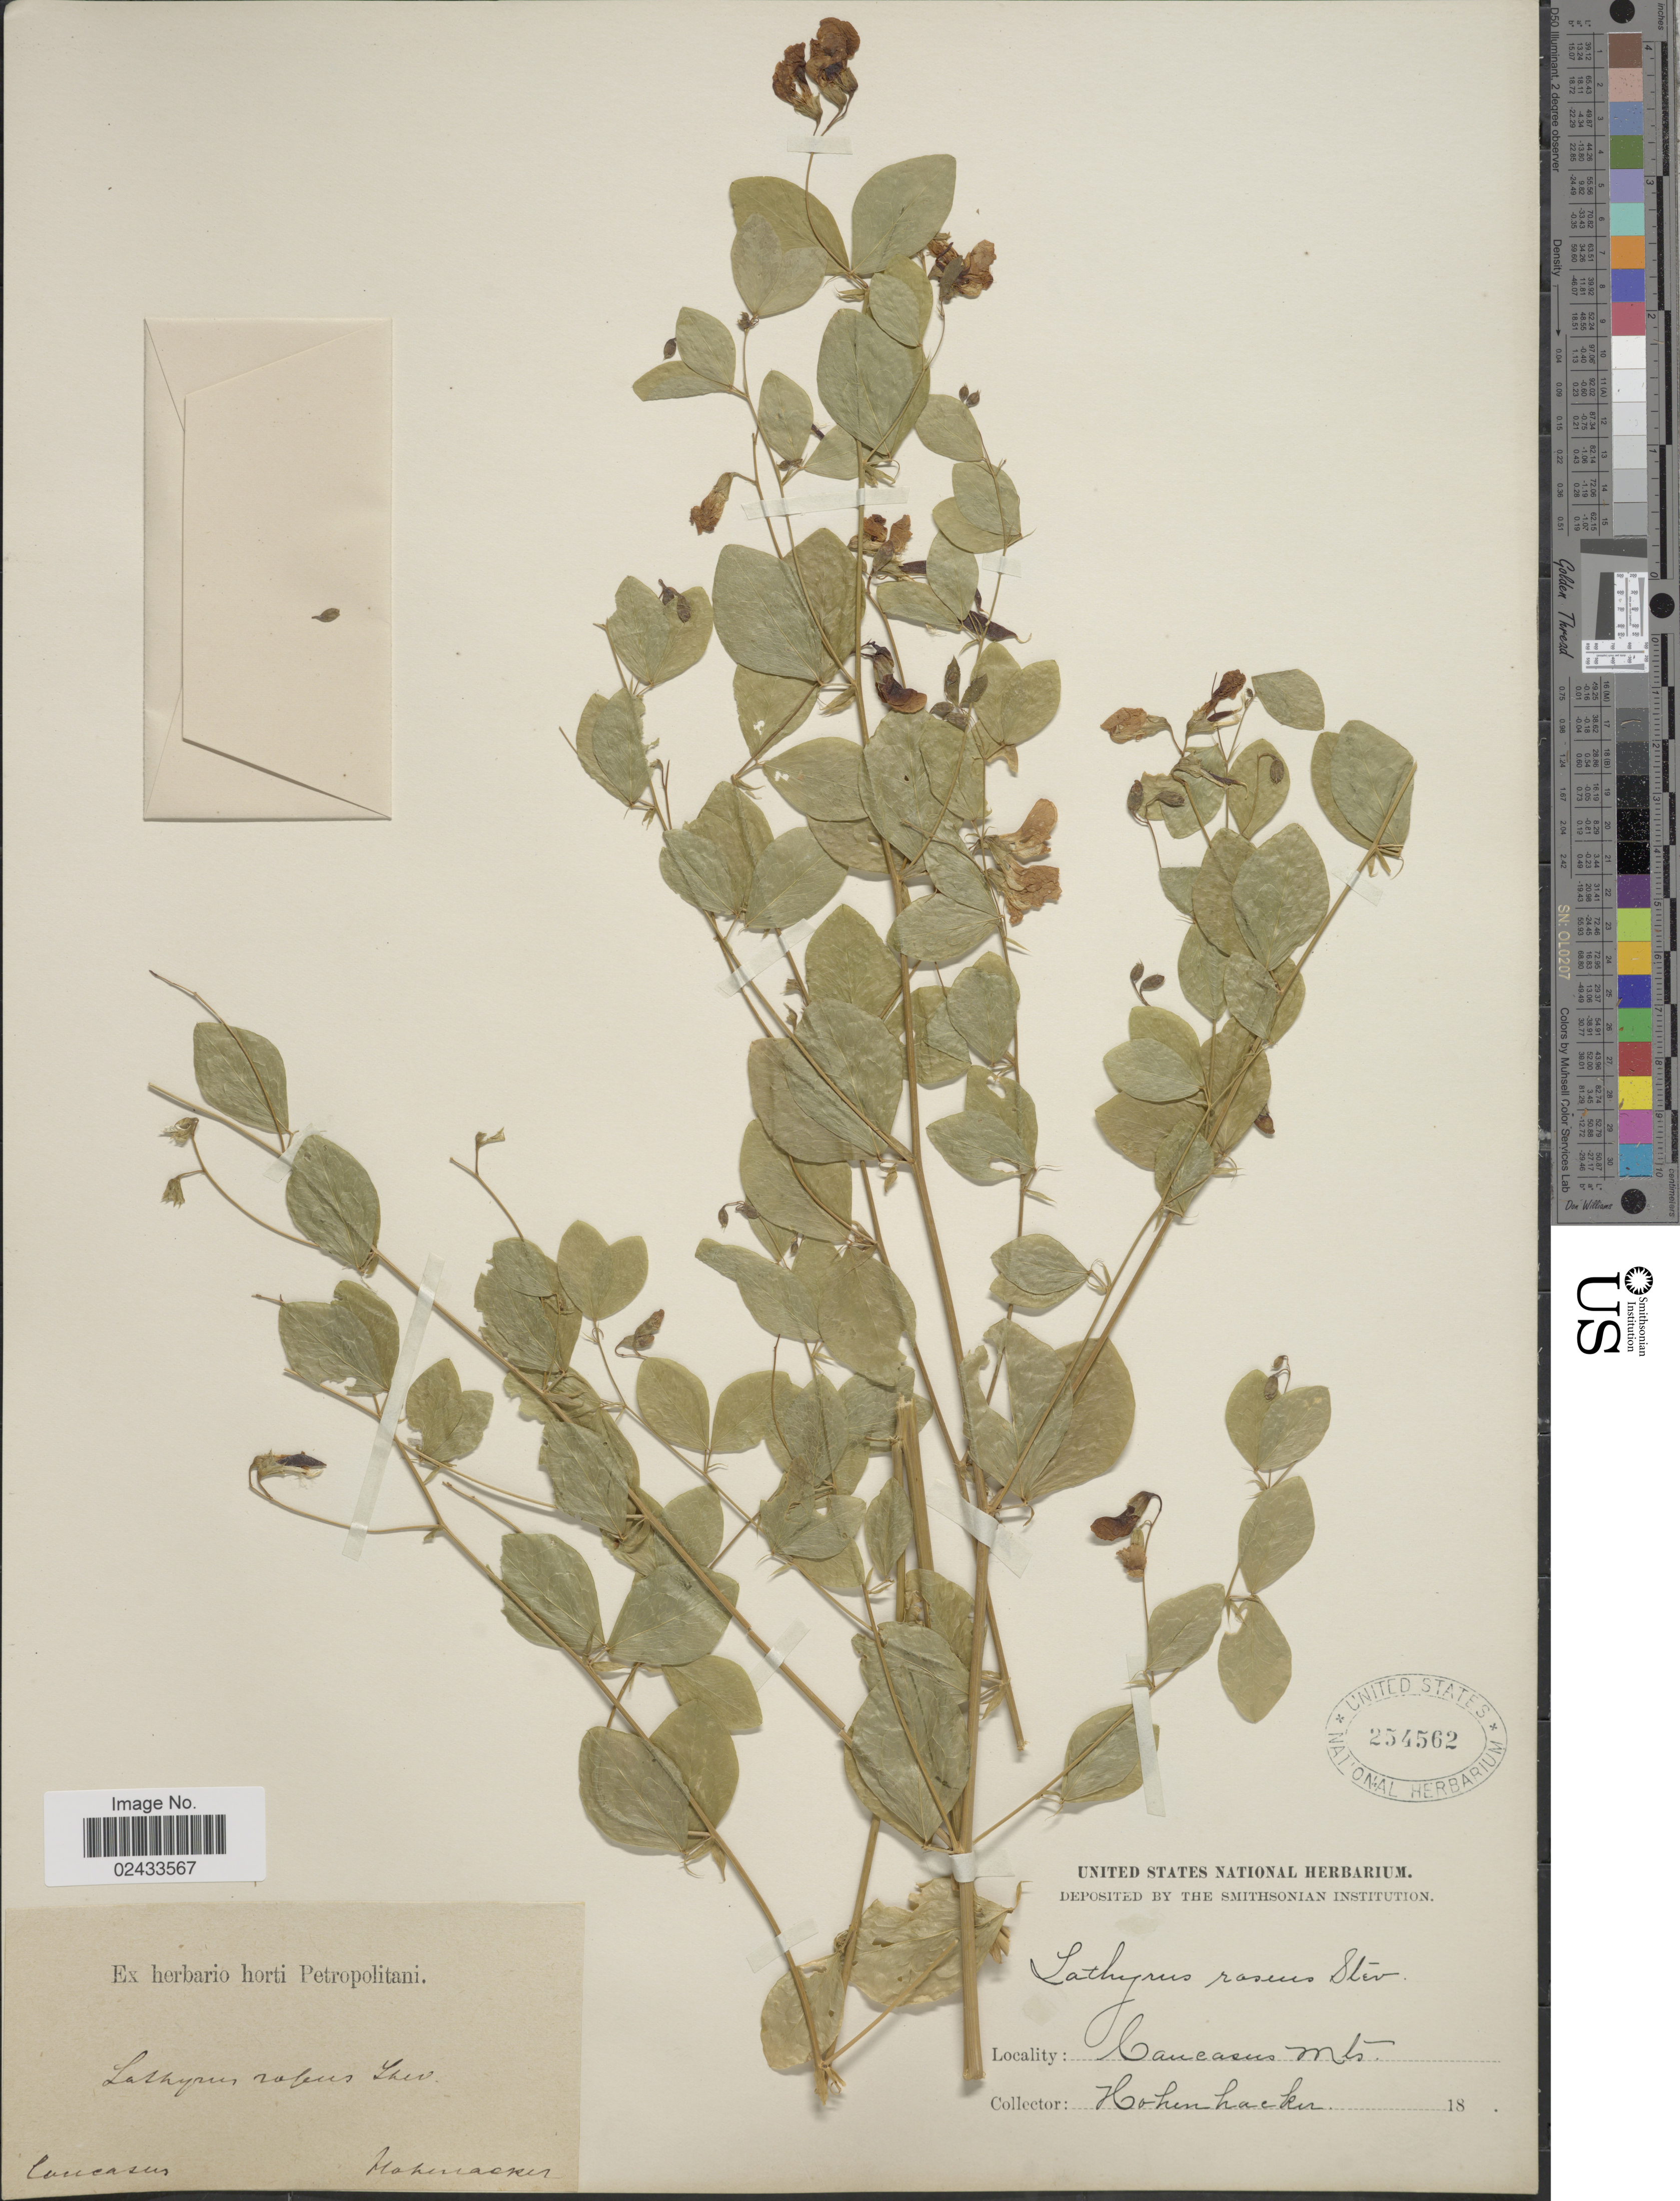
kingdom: Plantae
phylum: Tracheophyta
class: Magnoliopsida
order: Fabales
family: Fabaceae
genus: Lathyrus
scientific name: Lathyrus roseus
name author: Steven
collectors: Hohenacker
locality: Caucasus Mts. Caucasus.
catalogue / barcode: US 254562